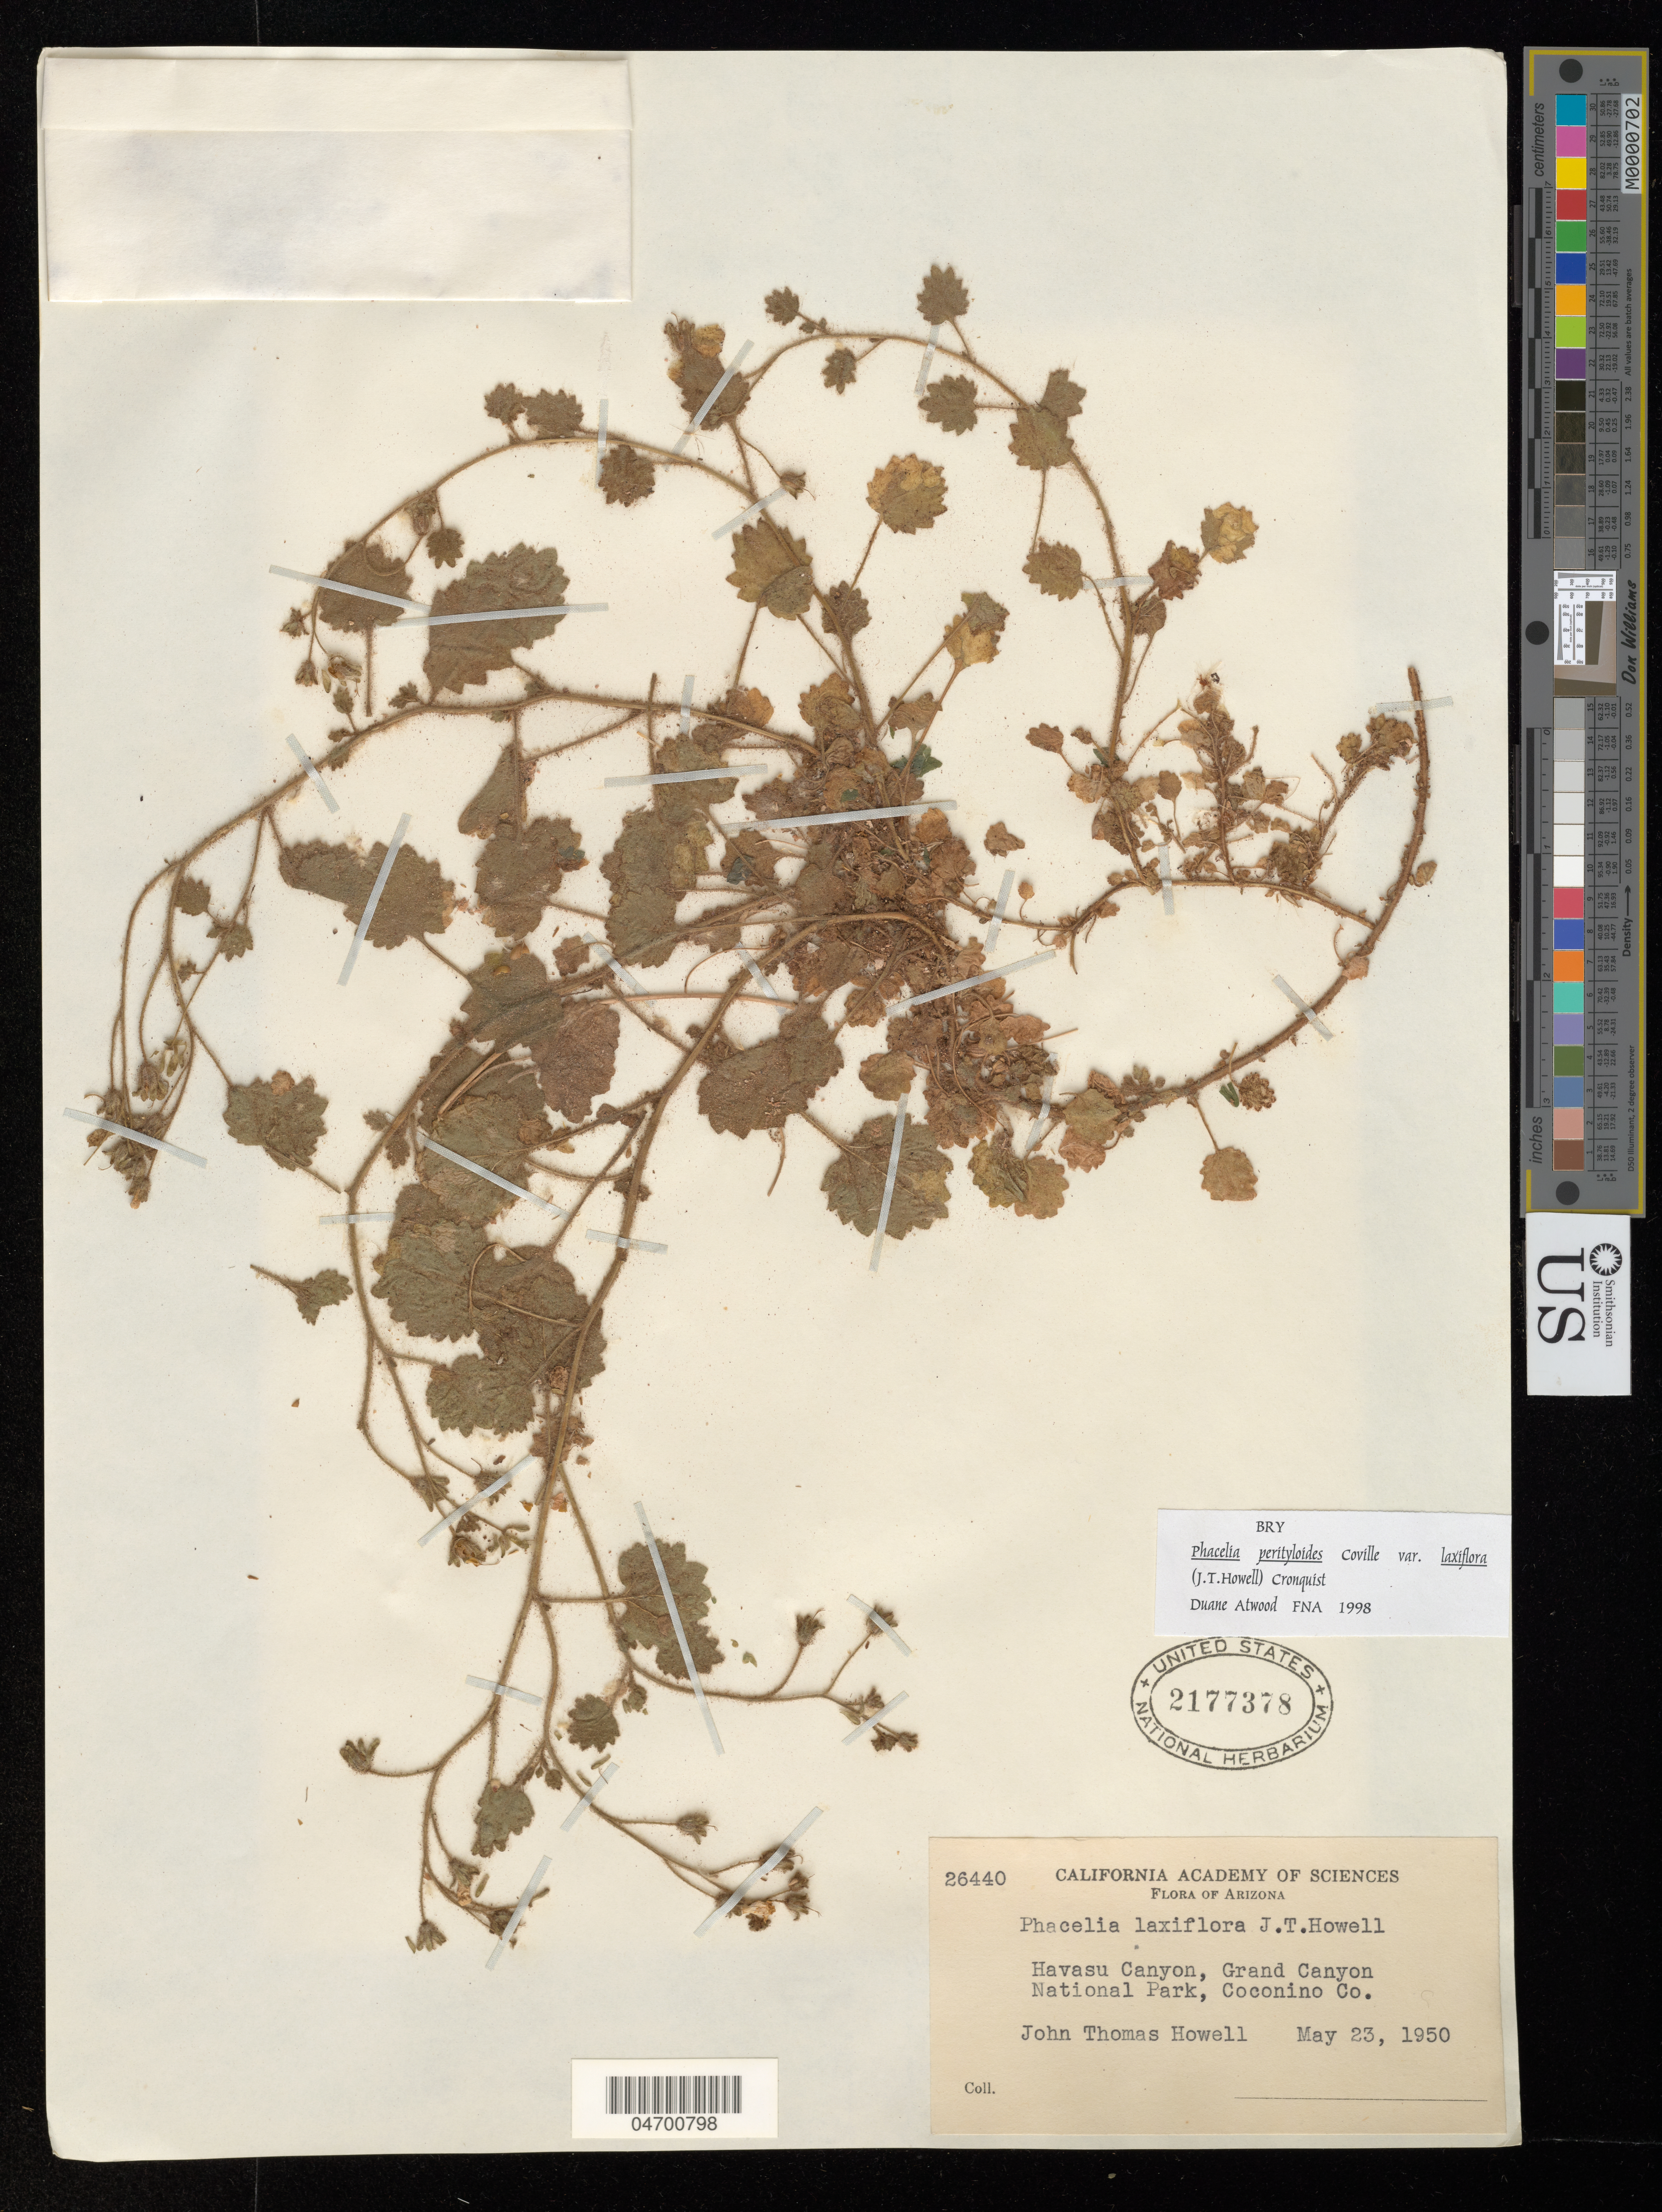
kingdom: Plantae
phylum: Tracheophyta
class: Magnoliopsida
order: Boraginales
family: Hydrophyllaceae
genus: Phacelia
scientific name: Phacelia perityloides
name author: Coville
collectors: J. T. Howell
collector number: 26440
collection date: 1950-05-23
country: United States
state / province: Arizona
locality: Havasu Canyon, Grand Canyon National Park, Coconino Co.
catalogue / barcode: US 2177378